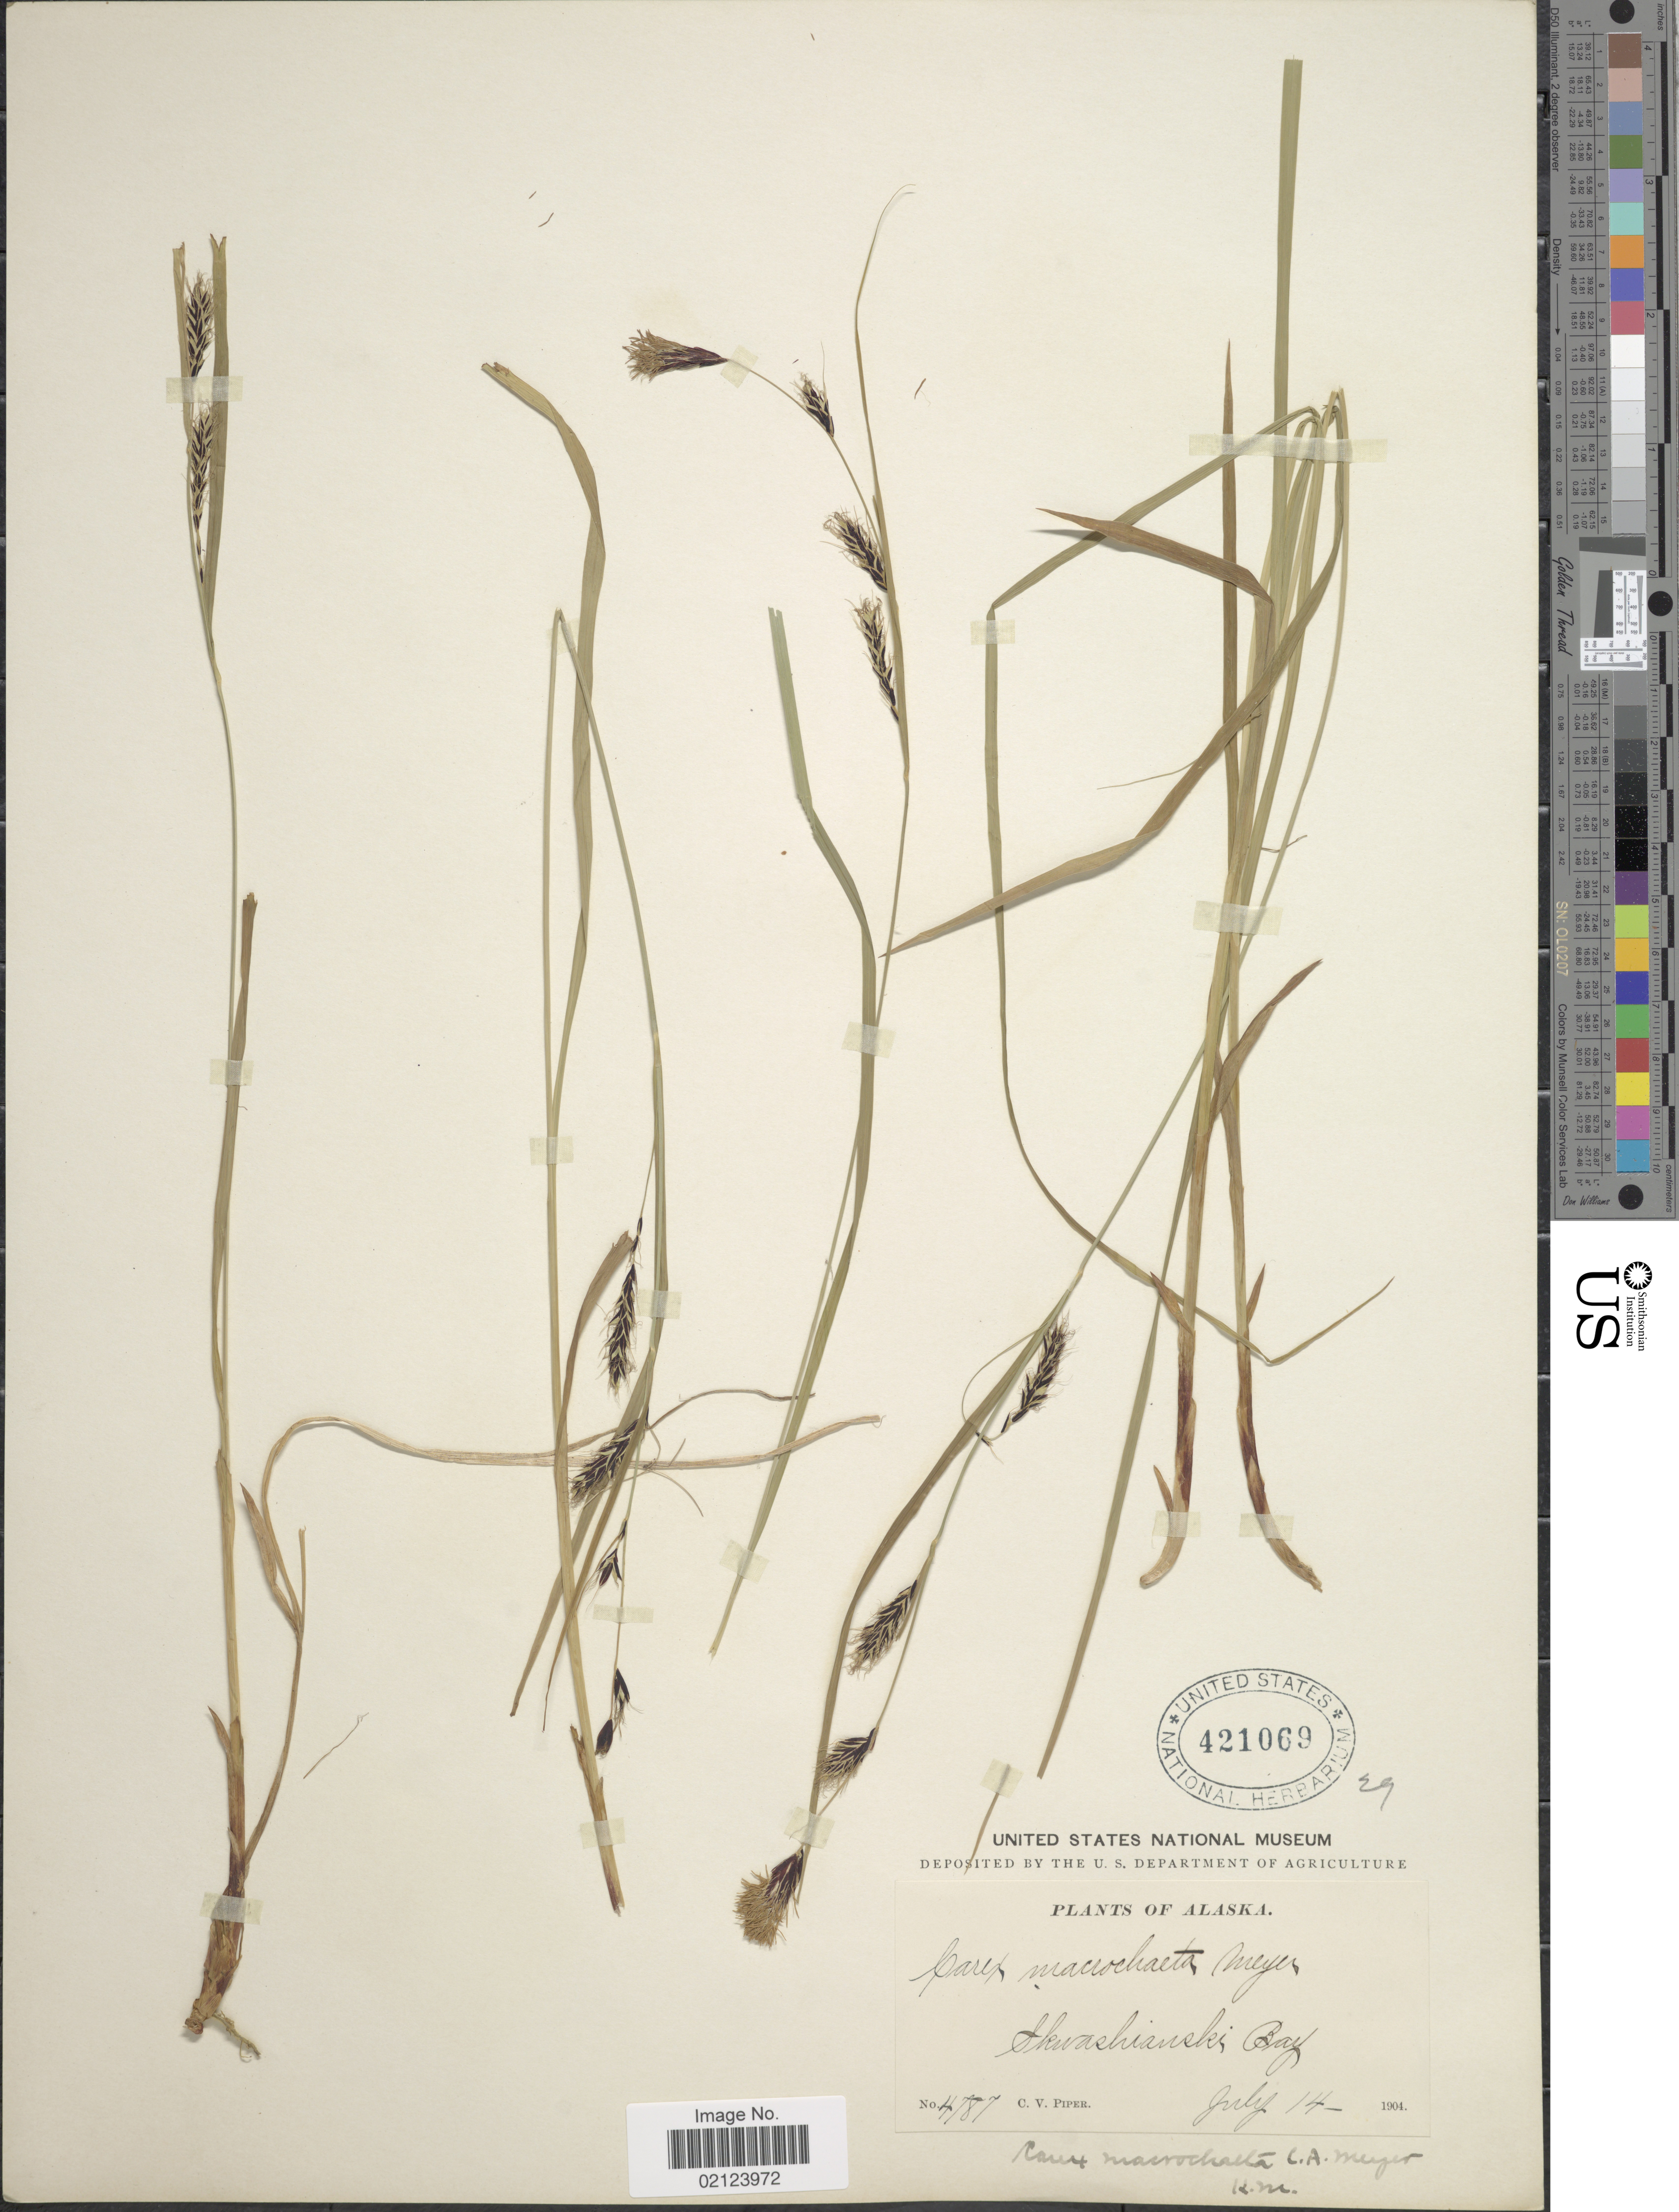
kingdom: Plantae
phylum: Tracheophyta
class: Liliopsida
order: Poales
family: Cyperaceae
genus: Carex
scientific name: Carex macrochaeta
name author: C.A. Mey.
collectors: C. V. Piper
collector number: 4787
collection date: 1904-07-14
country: United States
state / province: Alaska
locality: Skwashianski Bay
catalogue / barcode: US 421069